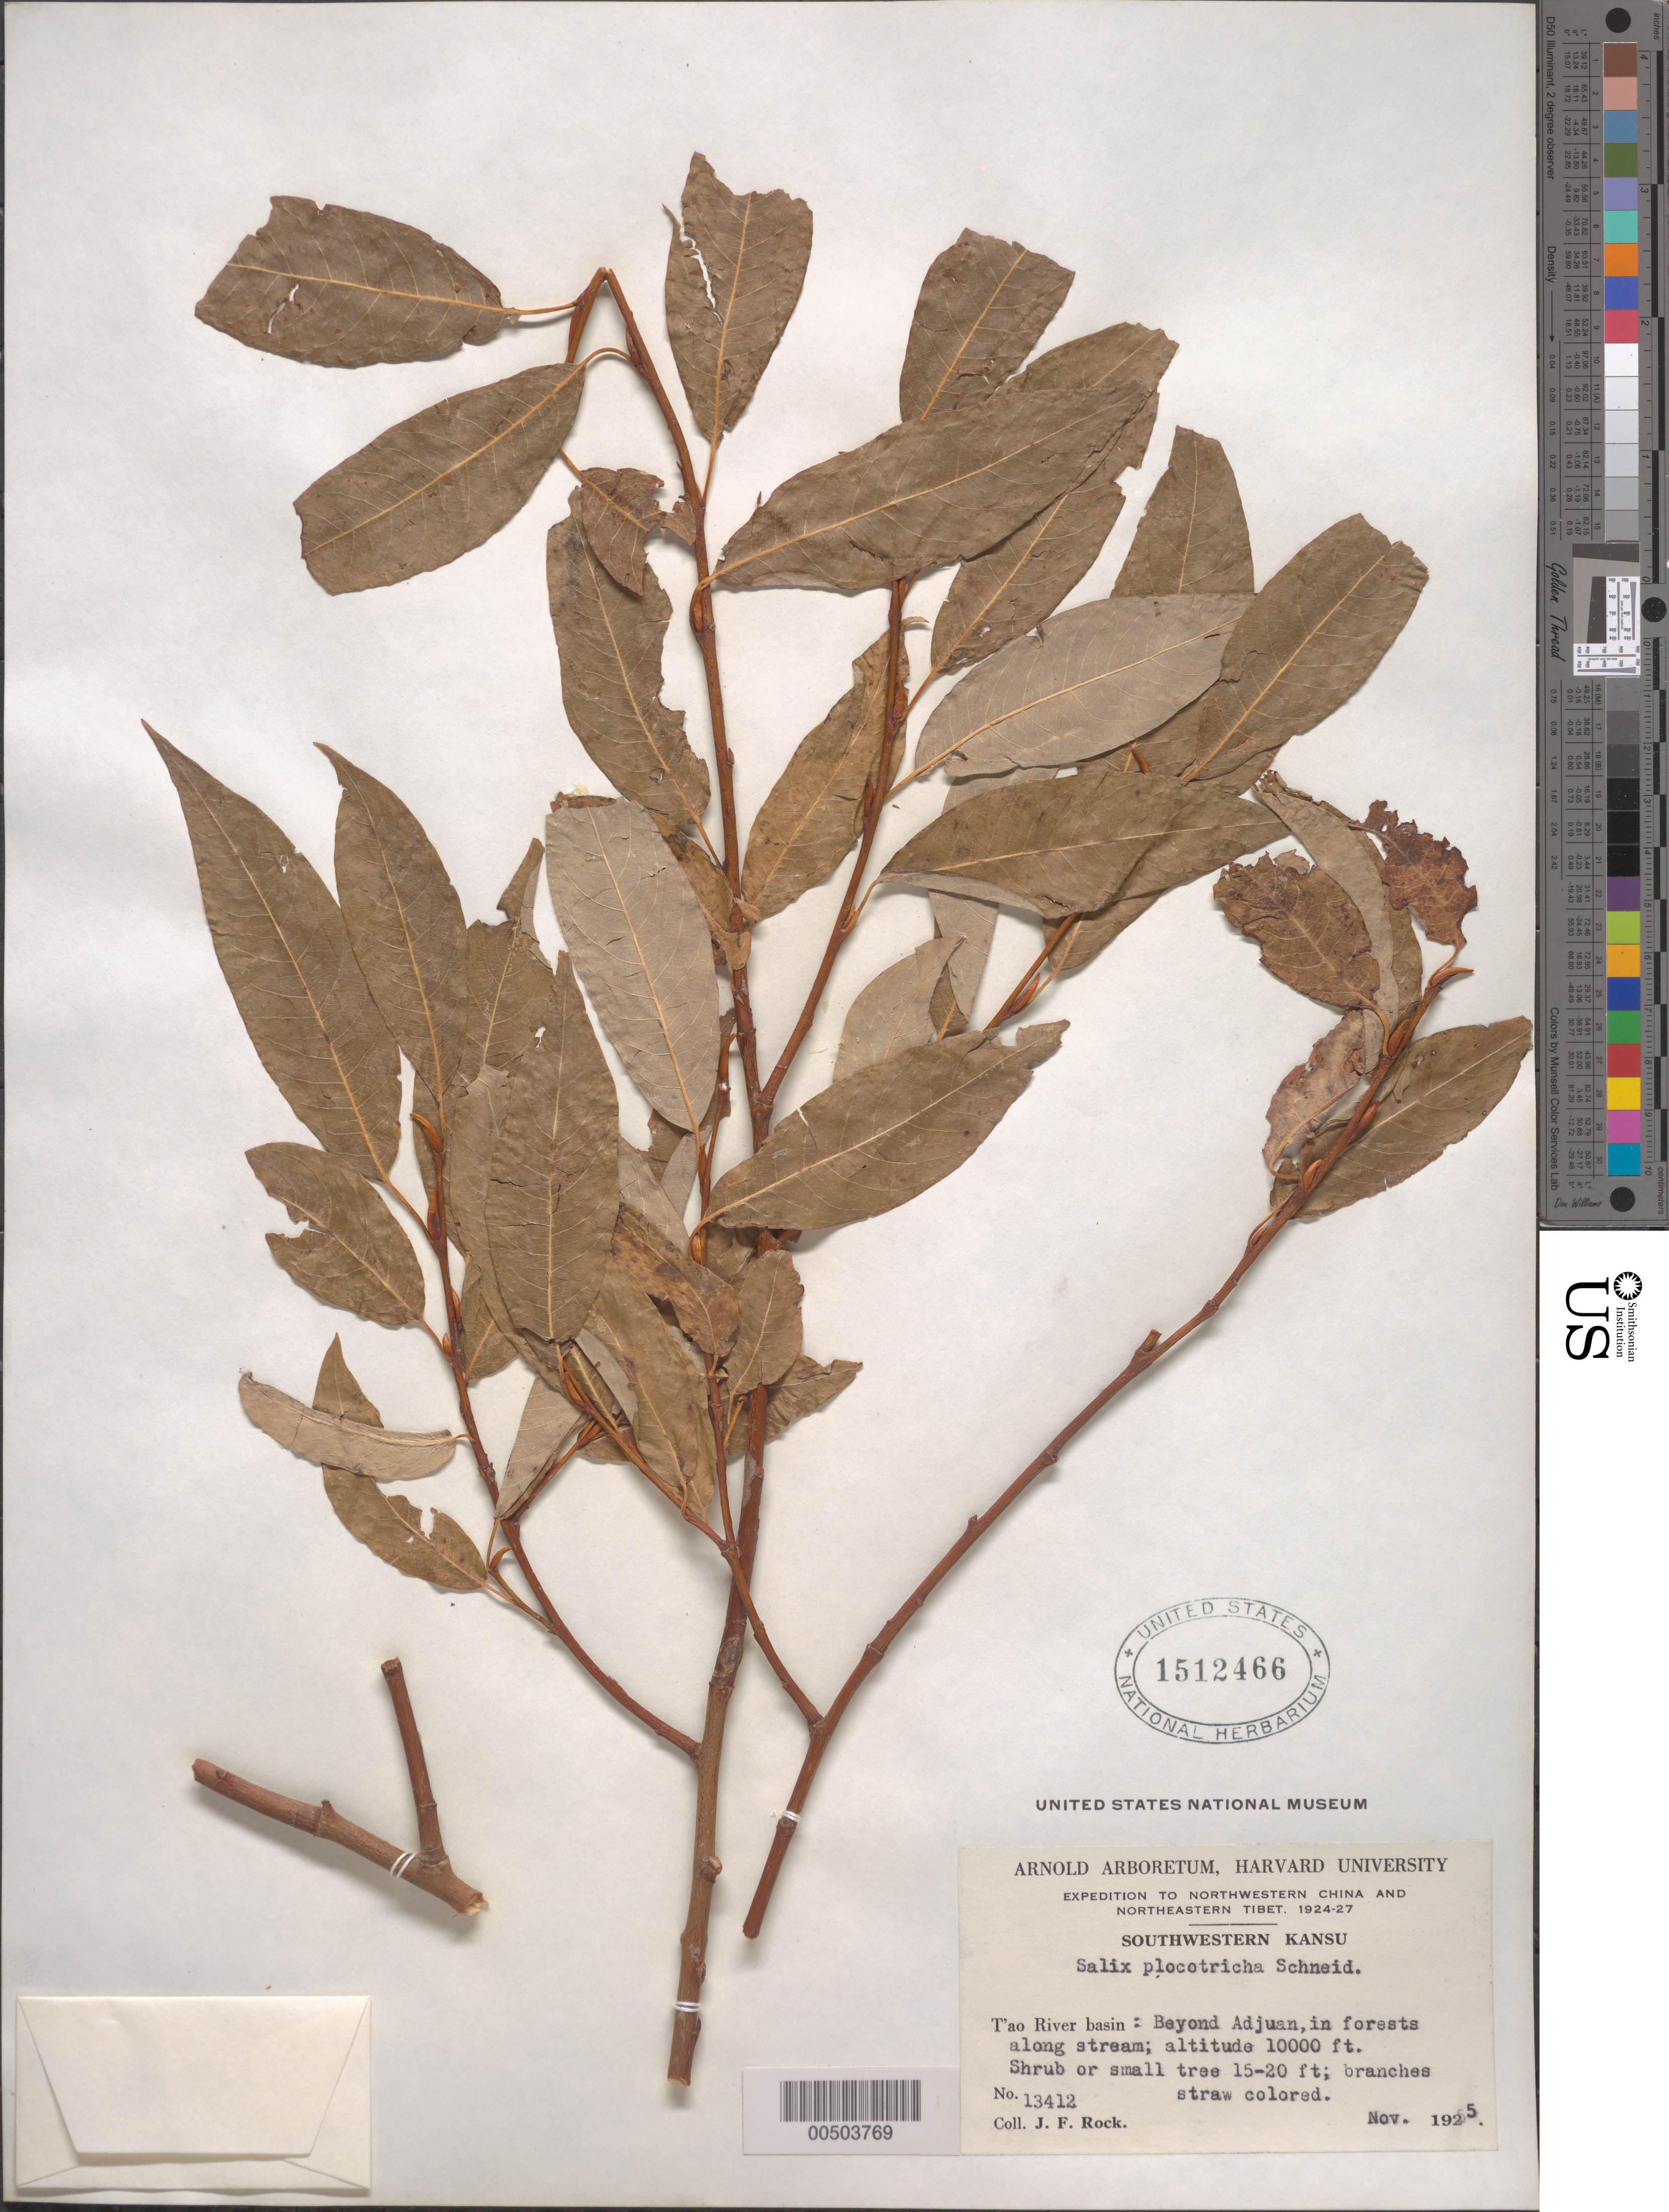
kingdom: Plantae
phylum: Tracheophyta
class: Magnoliopsida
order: Malpighiales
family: Salicaceae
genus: Salix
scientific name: Salix plocotricha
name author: C.K. Schneid. in Sarg.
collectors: J. F. Rock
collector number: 13412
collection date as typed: Nov 1925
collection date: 1925-11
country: China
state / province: Gansu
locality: Tao River basin: Beyond Adjuan, in forests along stream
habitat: Shrub or small tree 15-20 ft; branches straw colored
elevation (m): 3048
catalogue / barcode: US 1512466